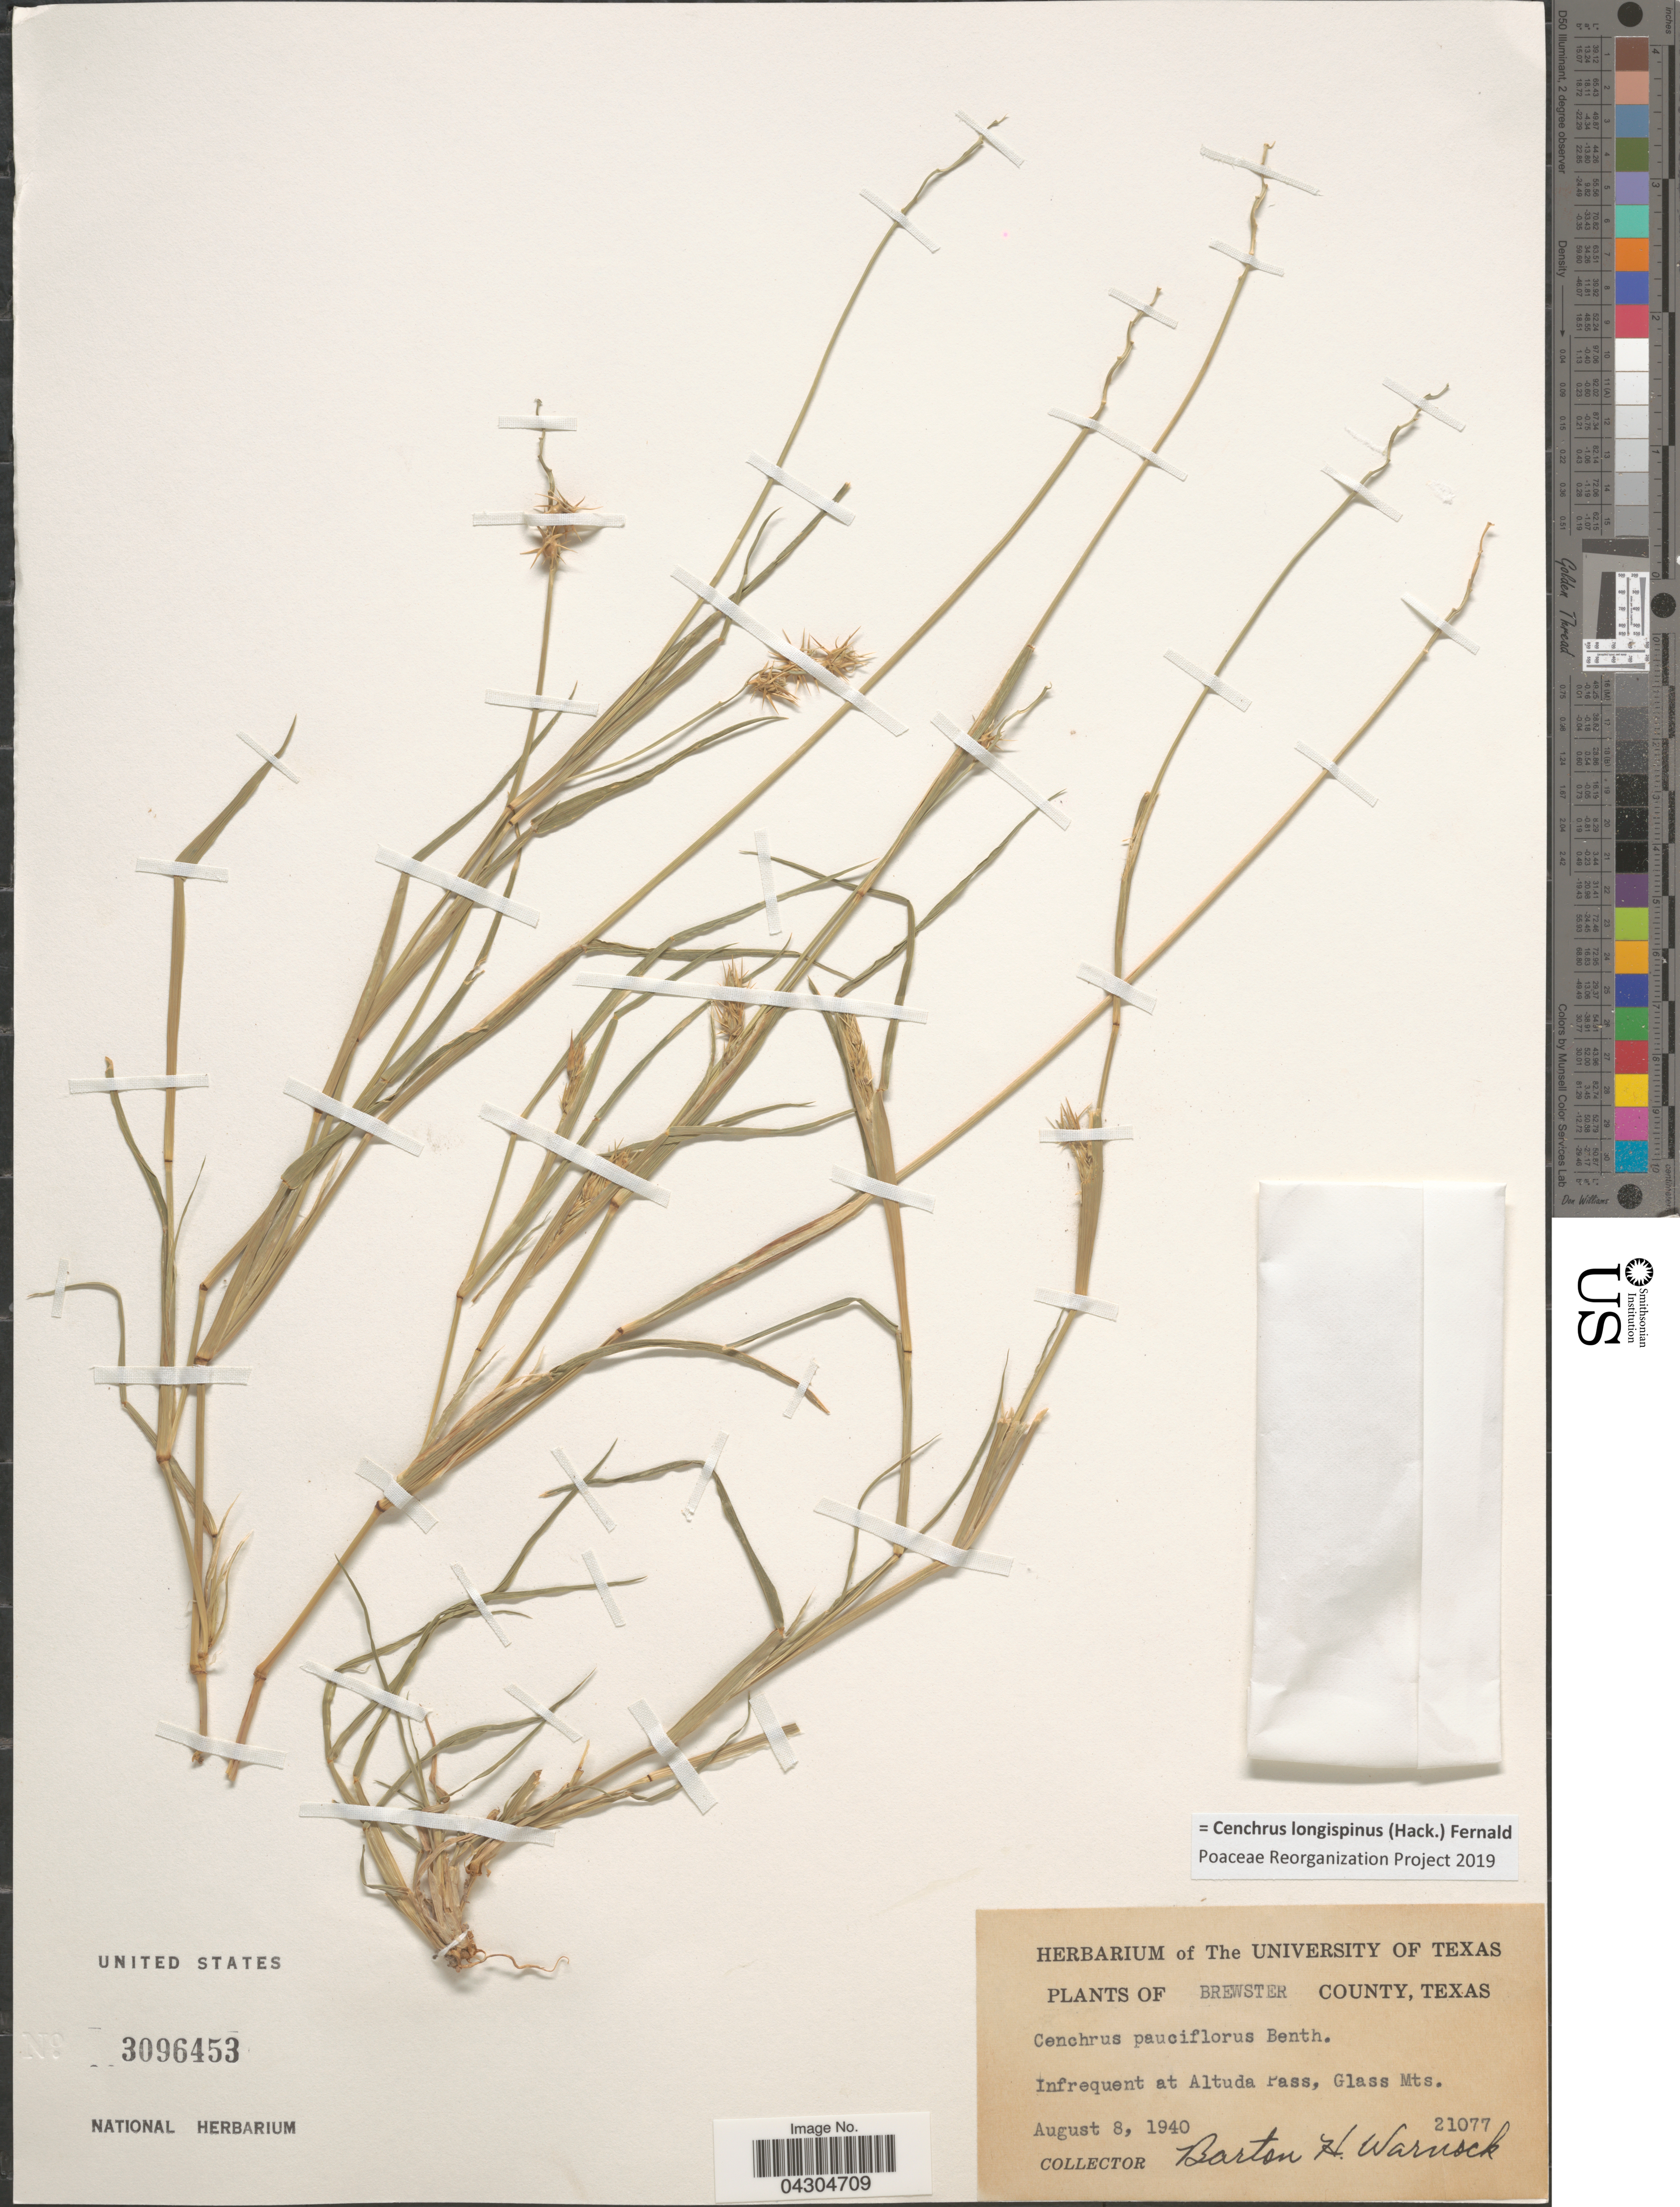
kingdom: Plantae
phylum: Tracheophyta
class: Liliopsida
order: Poales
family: Poaceae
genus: Cenchrus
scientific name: Cenchrus longispinus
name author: (Hack.) Fernald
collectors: B. H. Warnock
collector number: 21077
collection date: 1940-08-08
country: United States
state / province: Texas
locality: Brewster County. Infrequent at Altuda Pass, Glass Mts.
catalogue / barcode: US 3096453